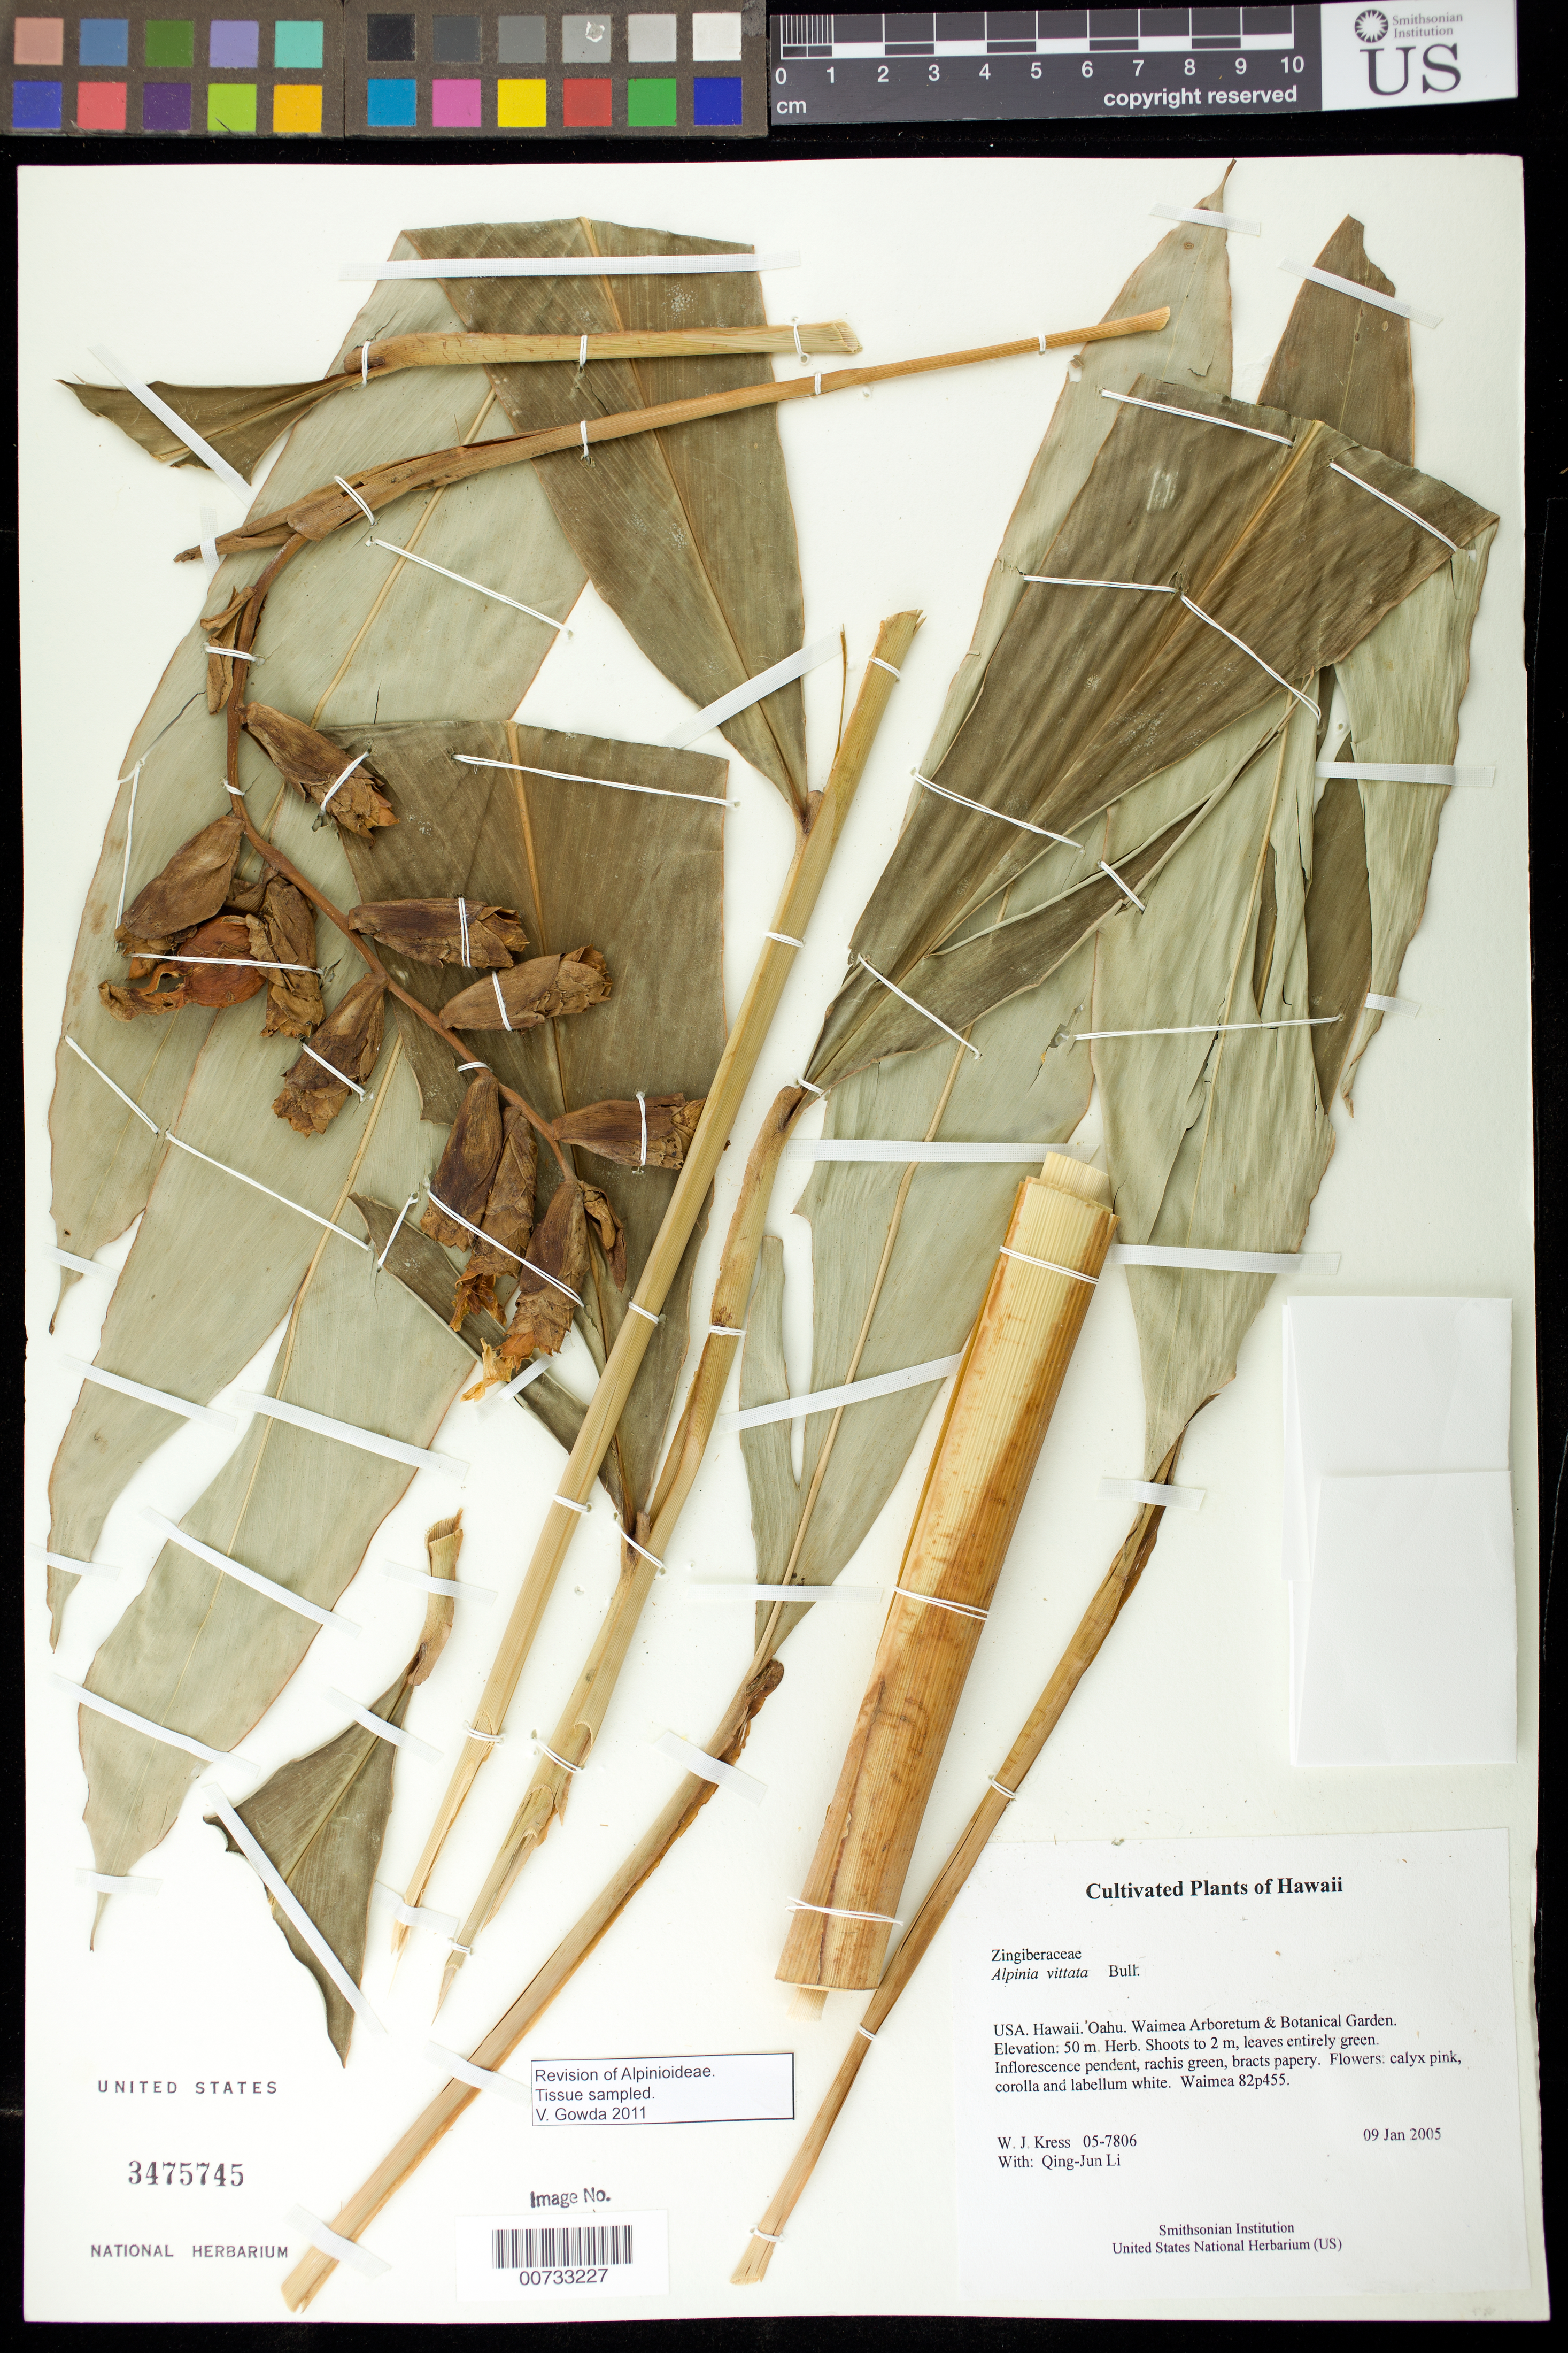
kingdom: Plantae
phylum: Tracheophyta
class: Liliopsida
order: Zingiberales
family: Zingiberaceae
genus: Alpinia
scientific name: Alpinia vittata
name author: W. Bull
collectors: W. J. Kress & Q. J. Li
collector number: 05-7806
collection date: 2005-01-09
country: United States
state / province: Hawaii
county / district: Kauai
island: Oahu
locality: Waimea Arboretum and Botanical Garden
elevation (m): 50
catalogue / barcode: US 3475745